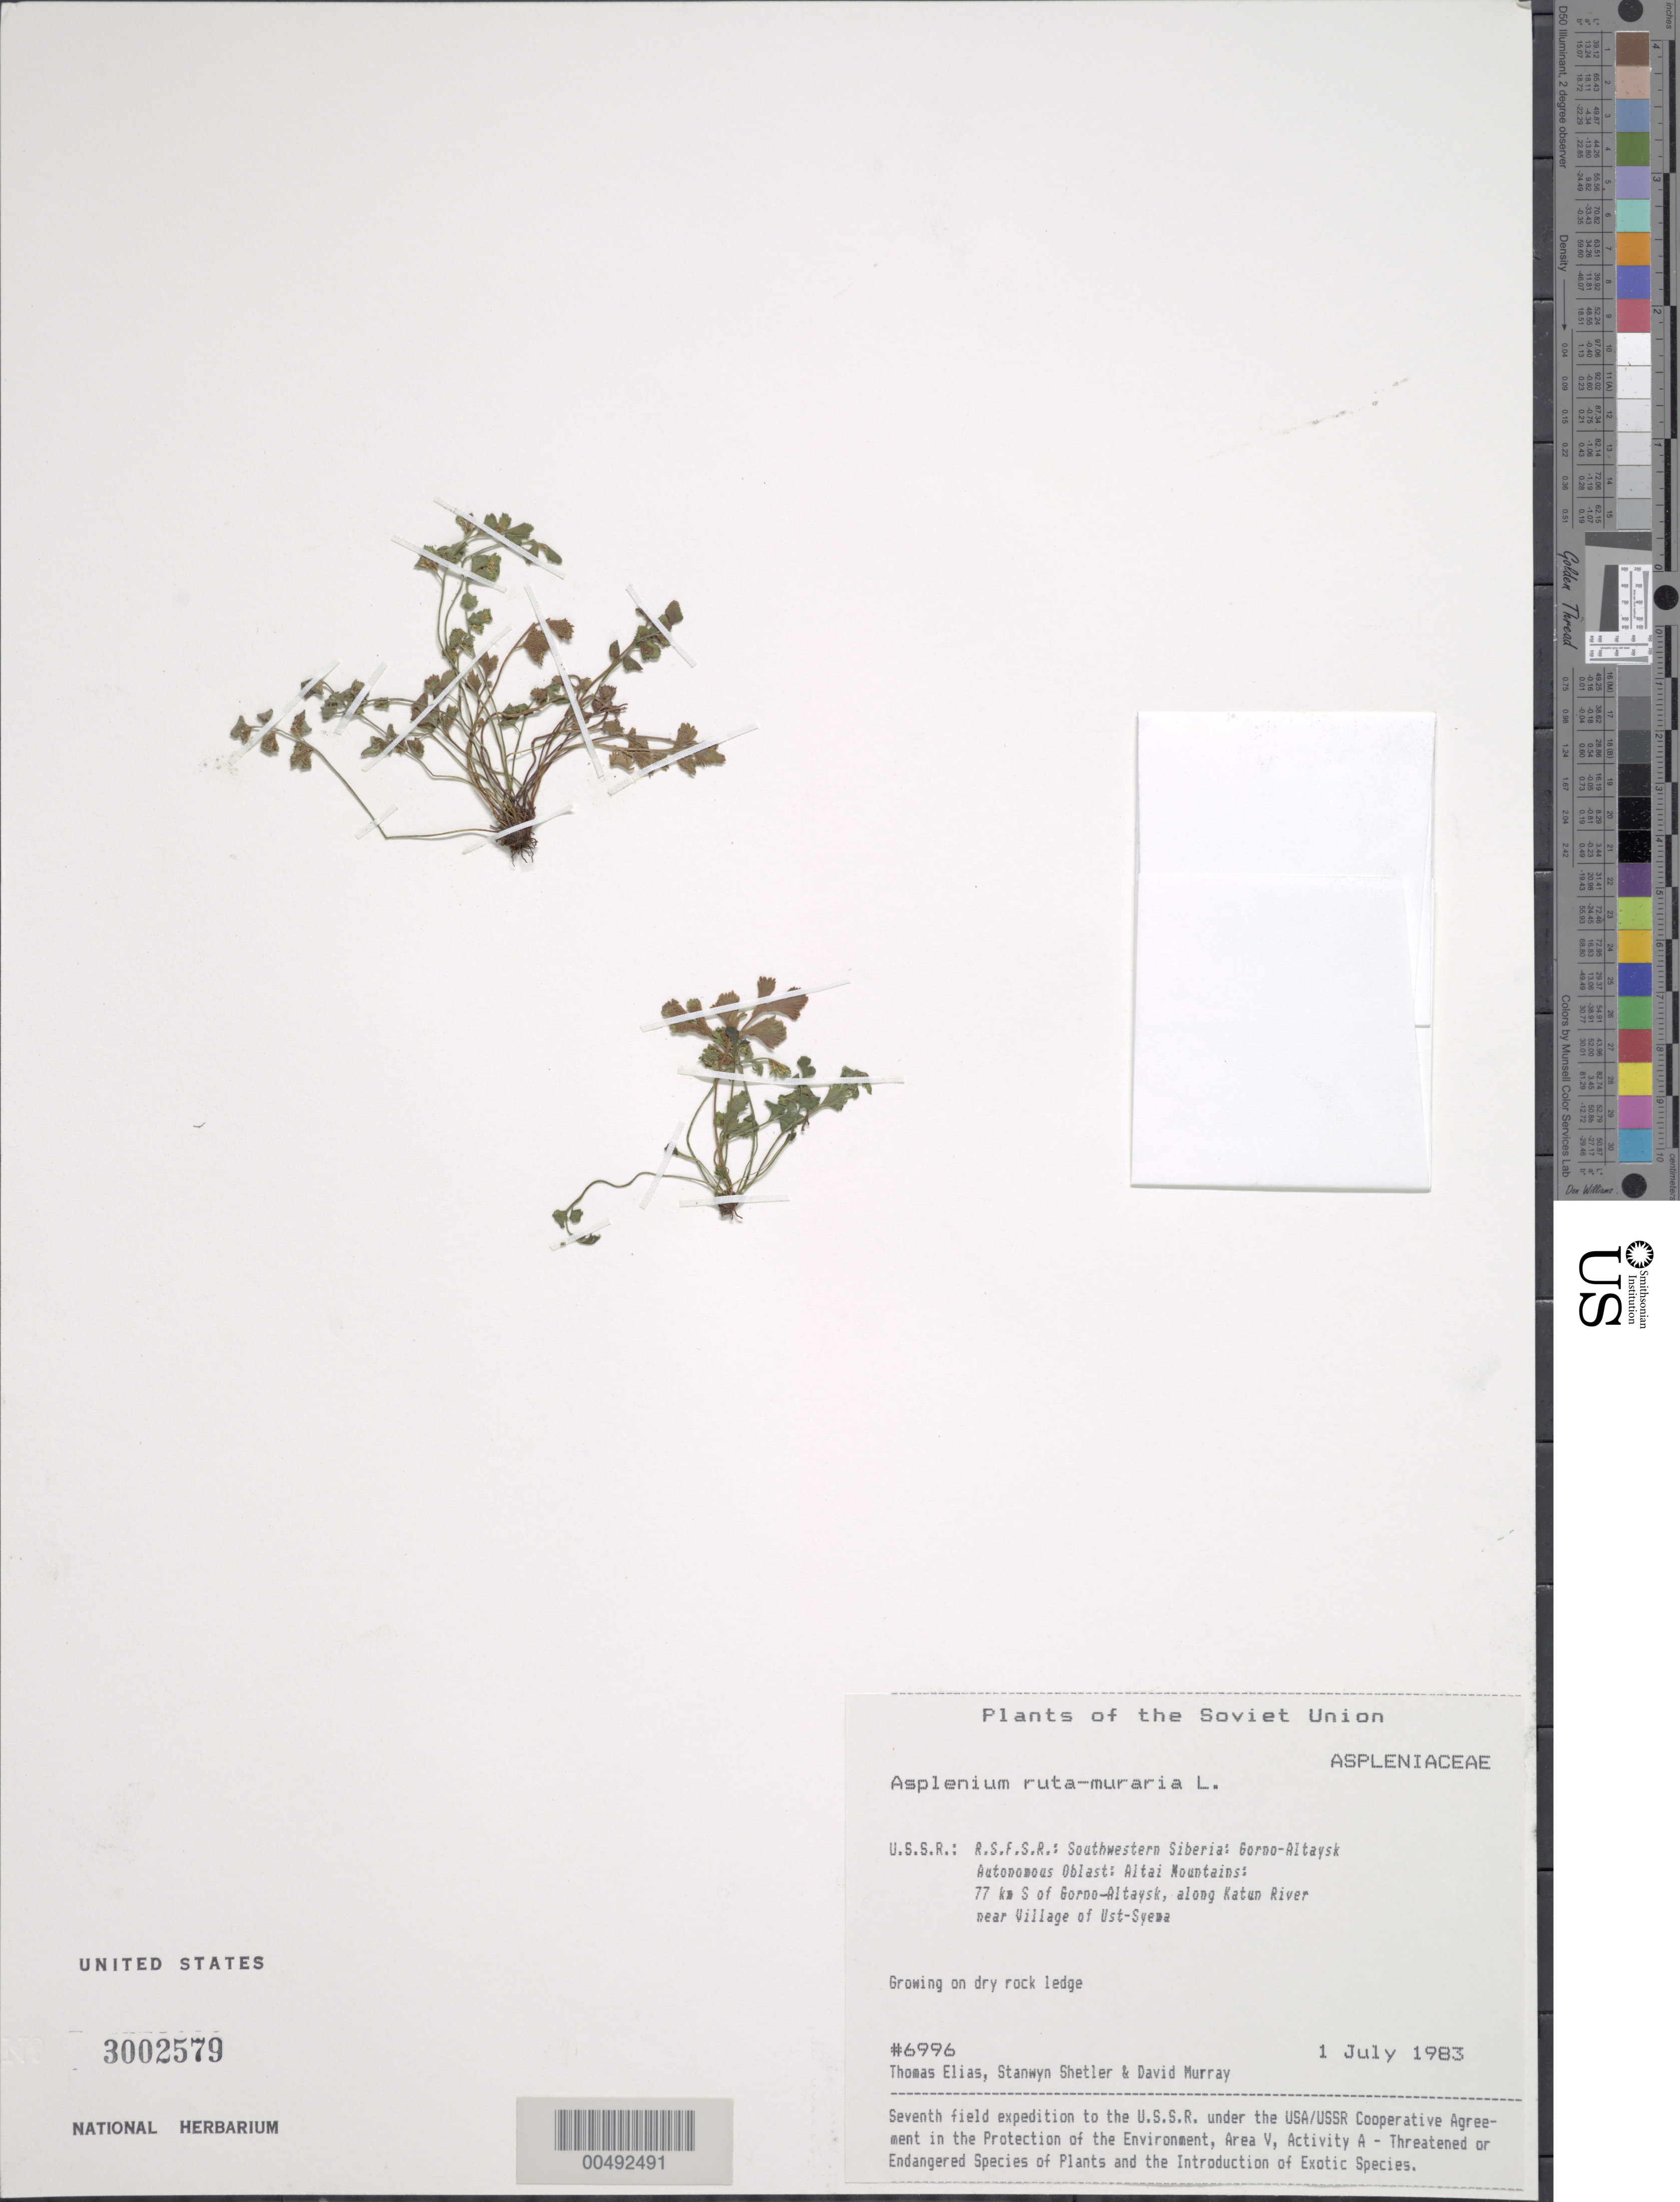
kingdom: Plantae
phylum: Tracheophyta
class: Polypodiopsida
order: Polypodiales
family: Aspleniaceae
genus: Asplenium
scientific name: Asplenium ruta-muraria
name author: L.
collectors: T. Elias, S. Shetler & D. F. Murray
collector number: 6996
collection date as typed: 01 Jul 1983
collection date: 1983-07-01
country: Russian Federation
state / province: Altai Republic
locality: Altai Mountains, 77 km S of Gorno-Altaysk, along Katun River, near village of Ust-Syema [Sema]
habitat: growing on dry rock ledge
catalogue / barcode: US 3002579